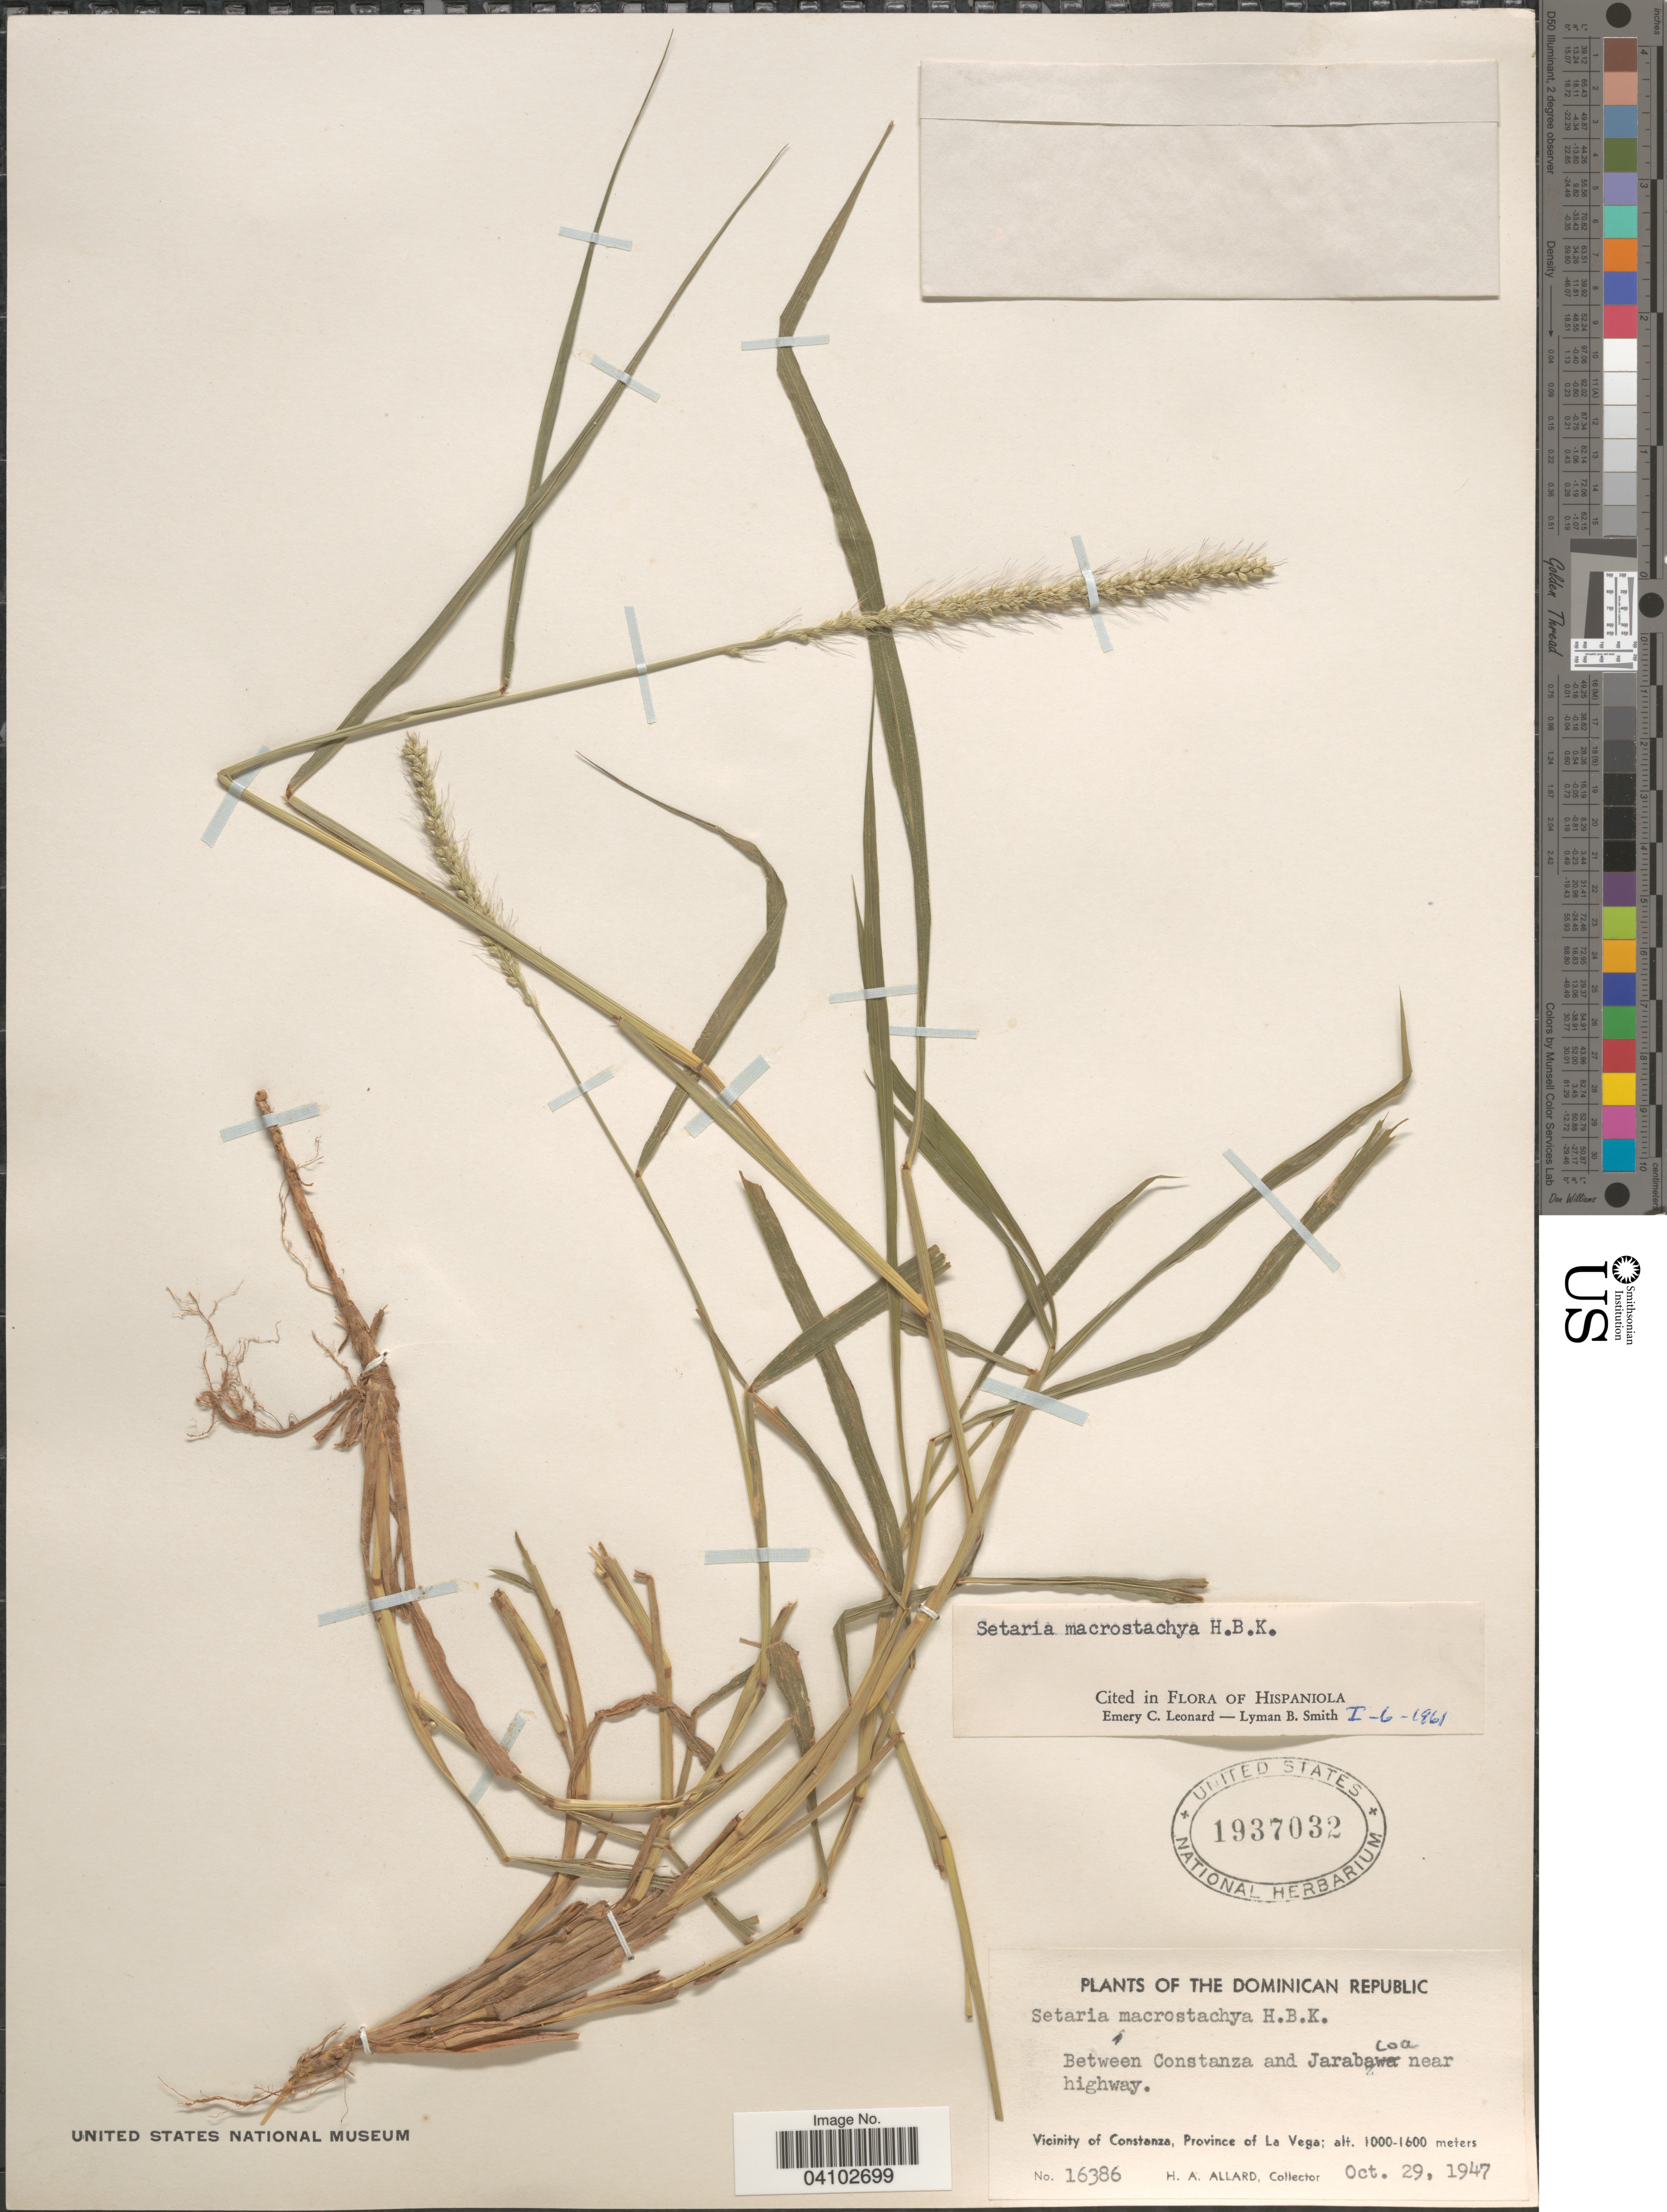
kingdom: Plantae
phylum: Tracheophyta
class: Liliopsida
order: Poales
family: Poaceae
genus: Setaria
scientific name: Setaria macrostachya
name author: Kunth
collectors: H. A. Allard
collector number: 16386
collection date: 1947-10-29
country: Dominican Republic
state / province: La Vega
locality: Between Constanza and Jarabacoa near highway. Vicinitiy of Constanza.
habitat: near highway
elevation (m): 1000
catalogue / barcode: US 1937032